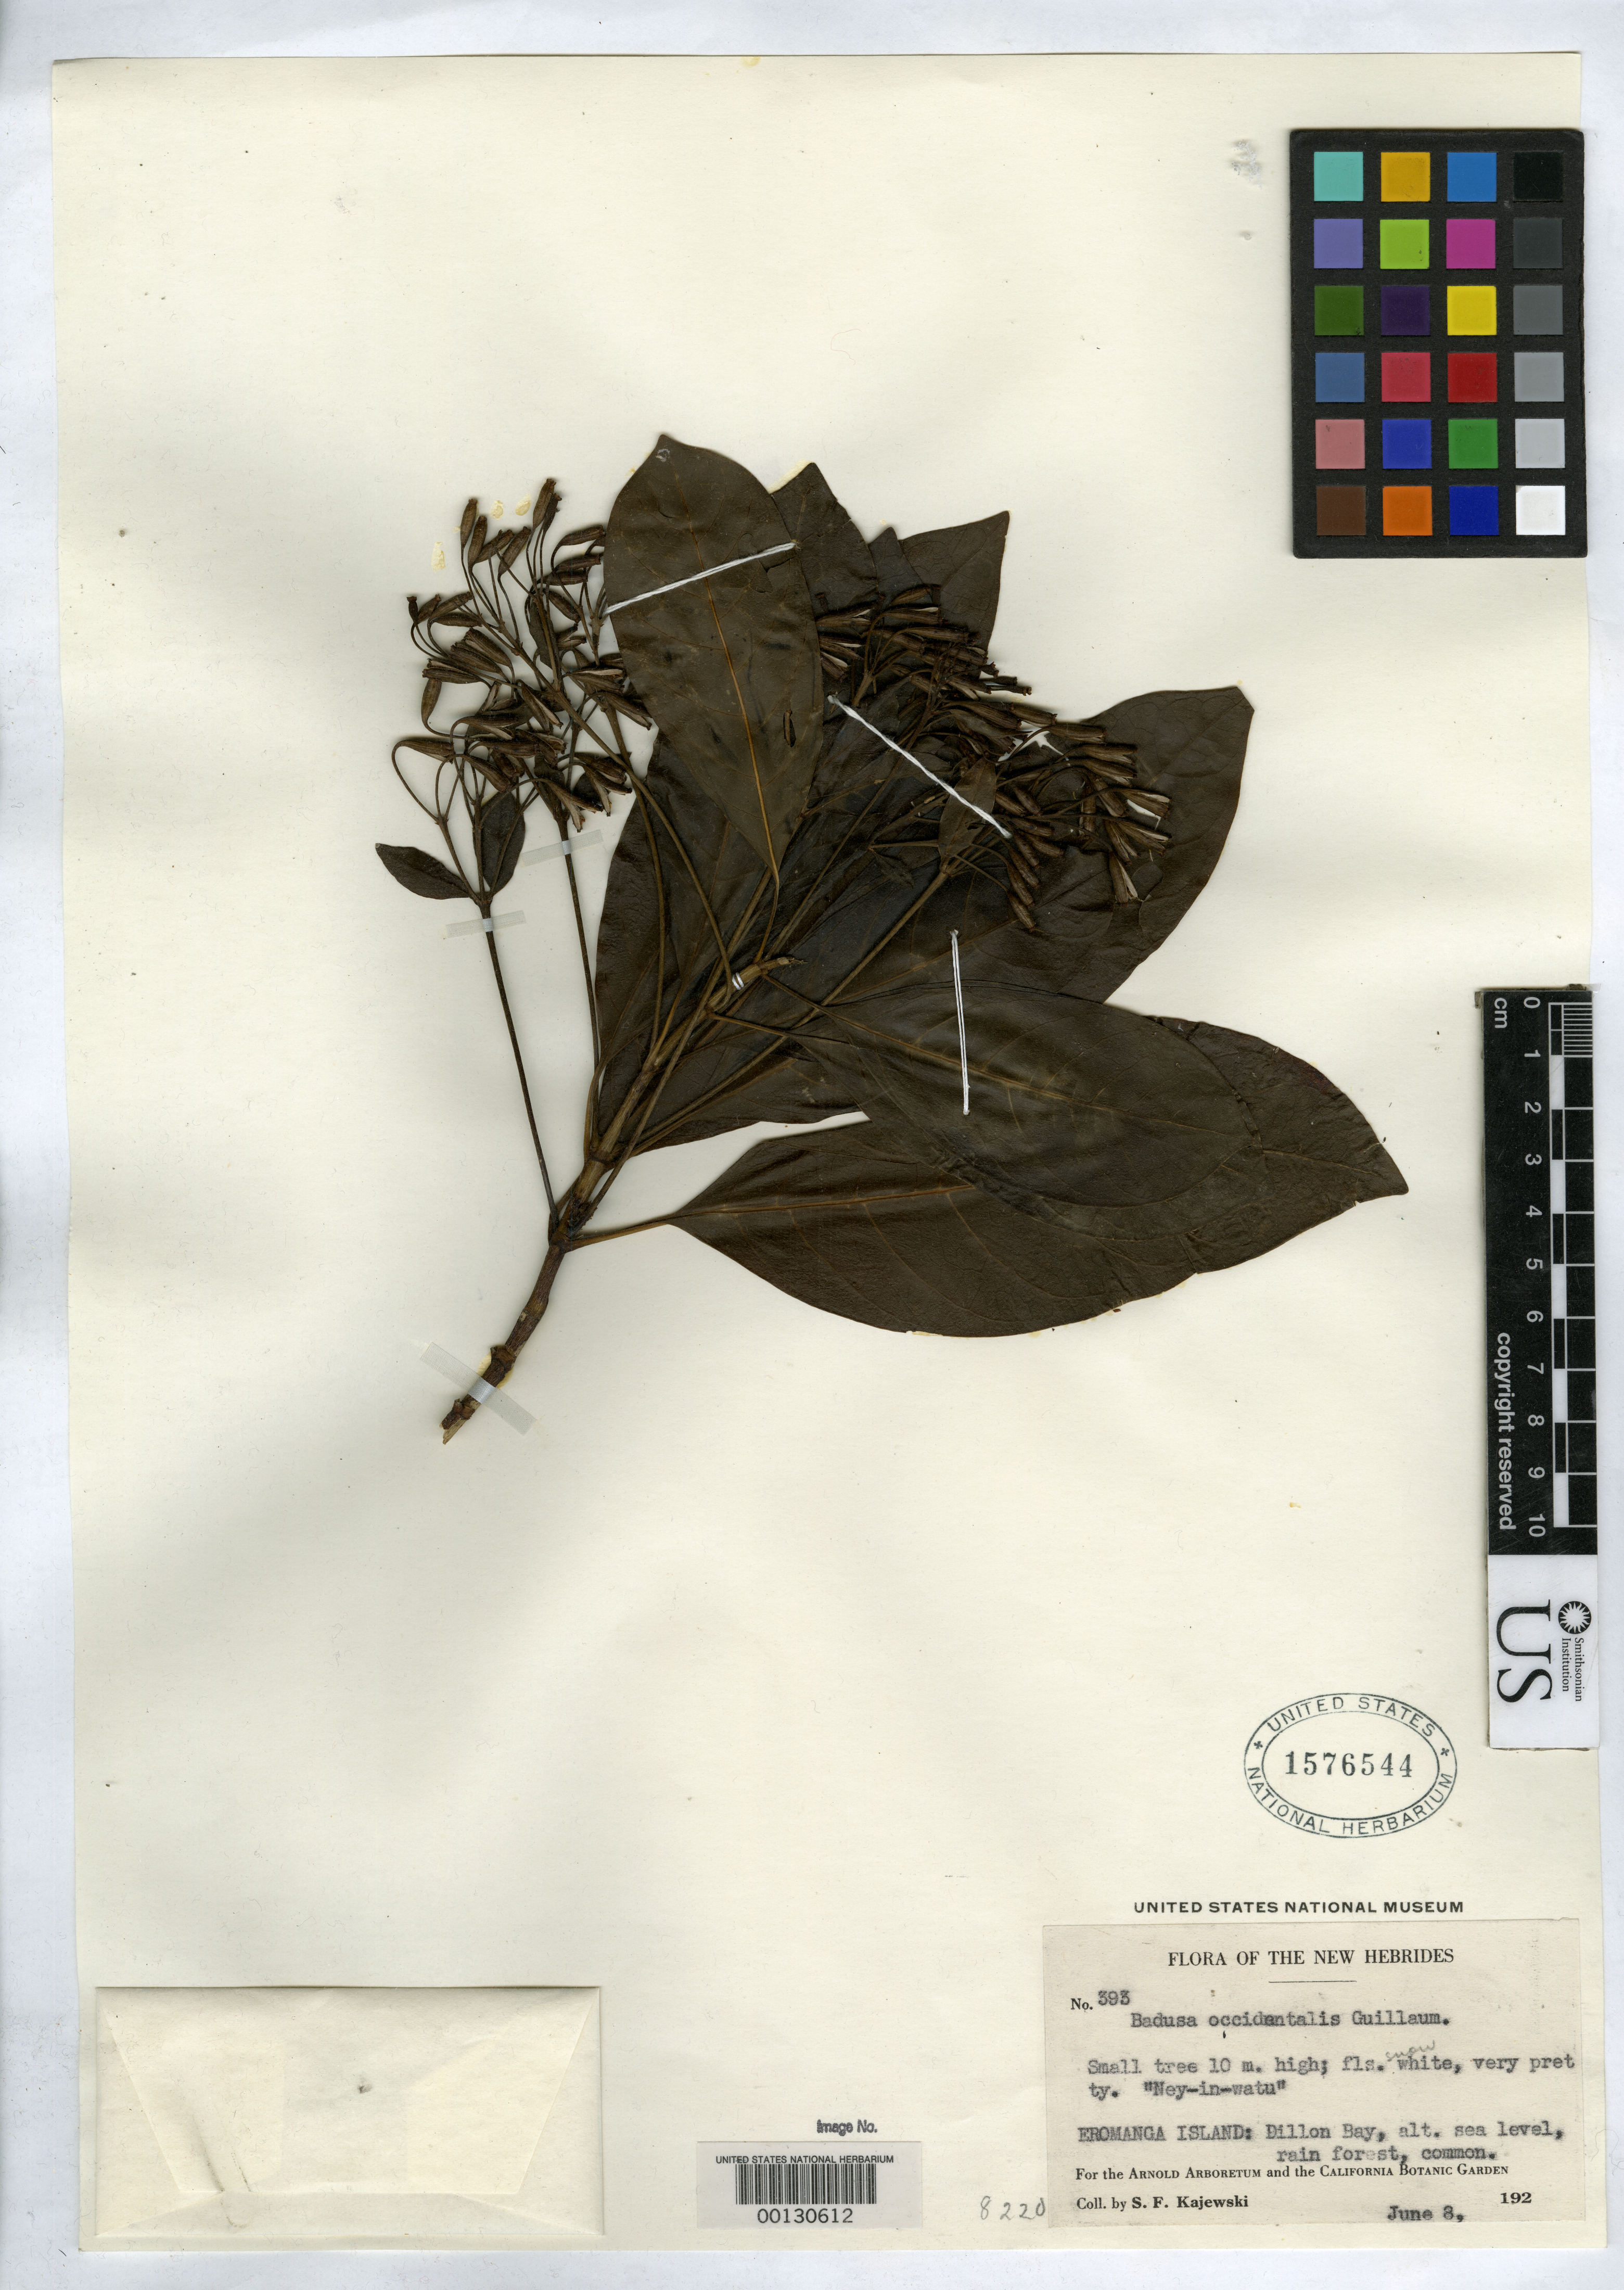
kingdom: Plantae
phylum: Tracheophyta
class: Magnoliopsida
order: Gentianales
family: Rubiaceae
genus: Badusa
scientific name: Badusa occidentalis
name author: Guillaumin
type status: Isotype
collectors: S. Kajewski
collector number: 393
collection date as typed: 25 Jun 1928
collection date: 1928-06-25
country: Vanuatu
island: Erromango [Eromanga]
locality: Dillon Bay.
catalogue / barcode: US 1576544